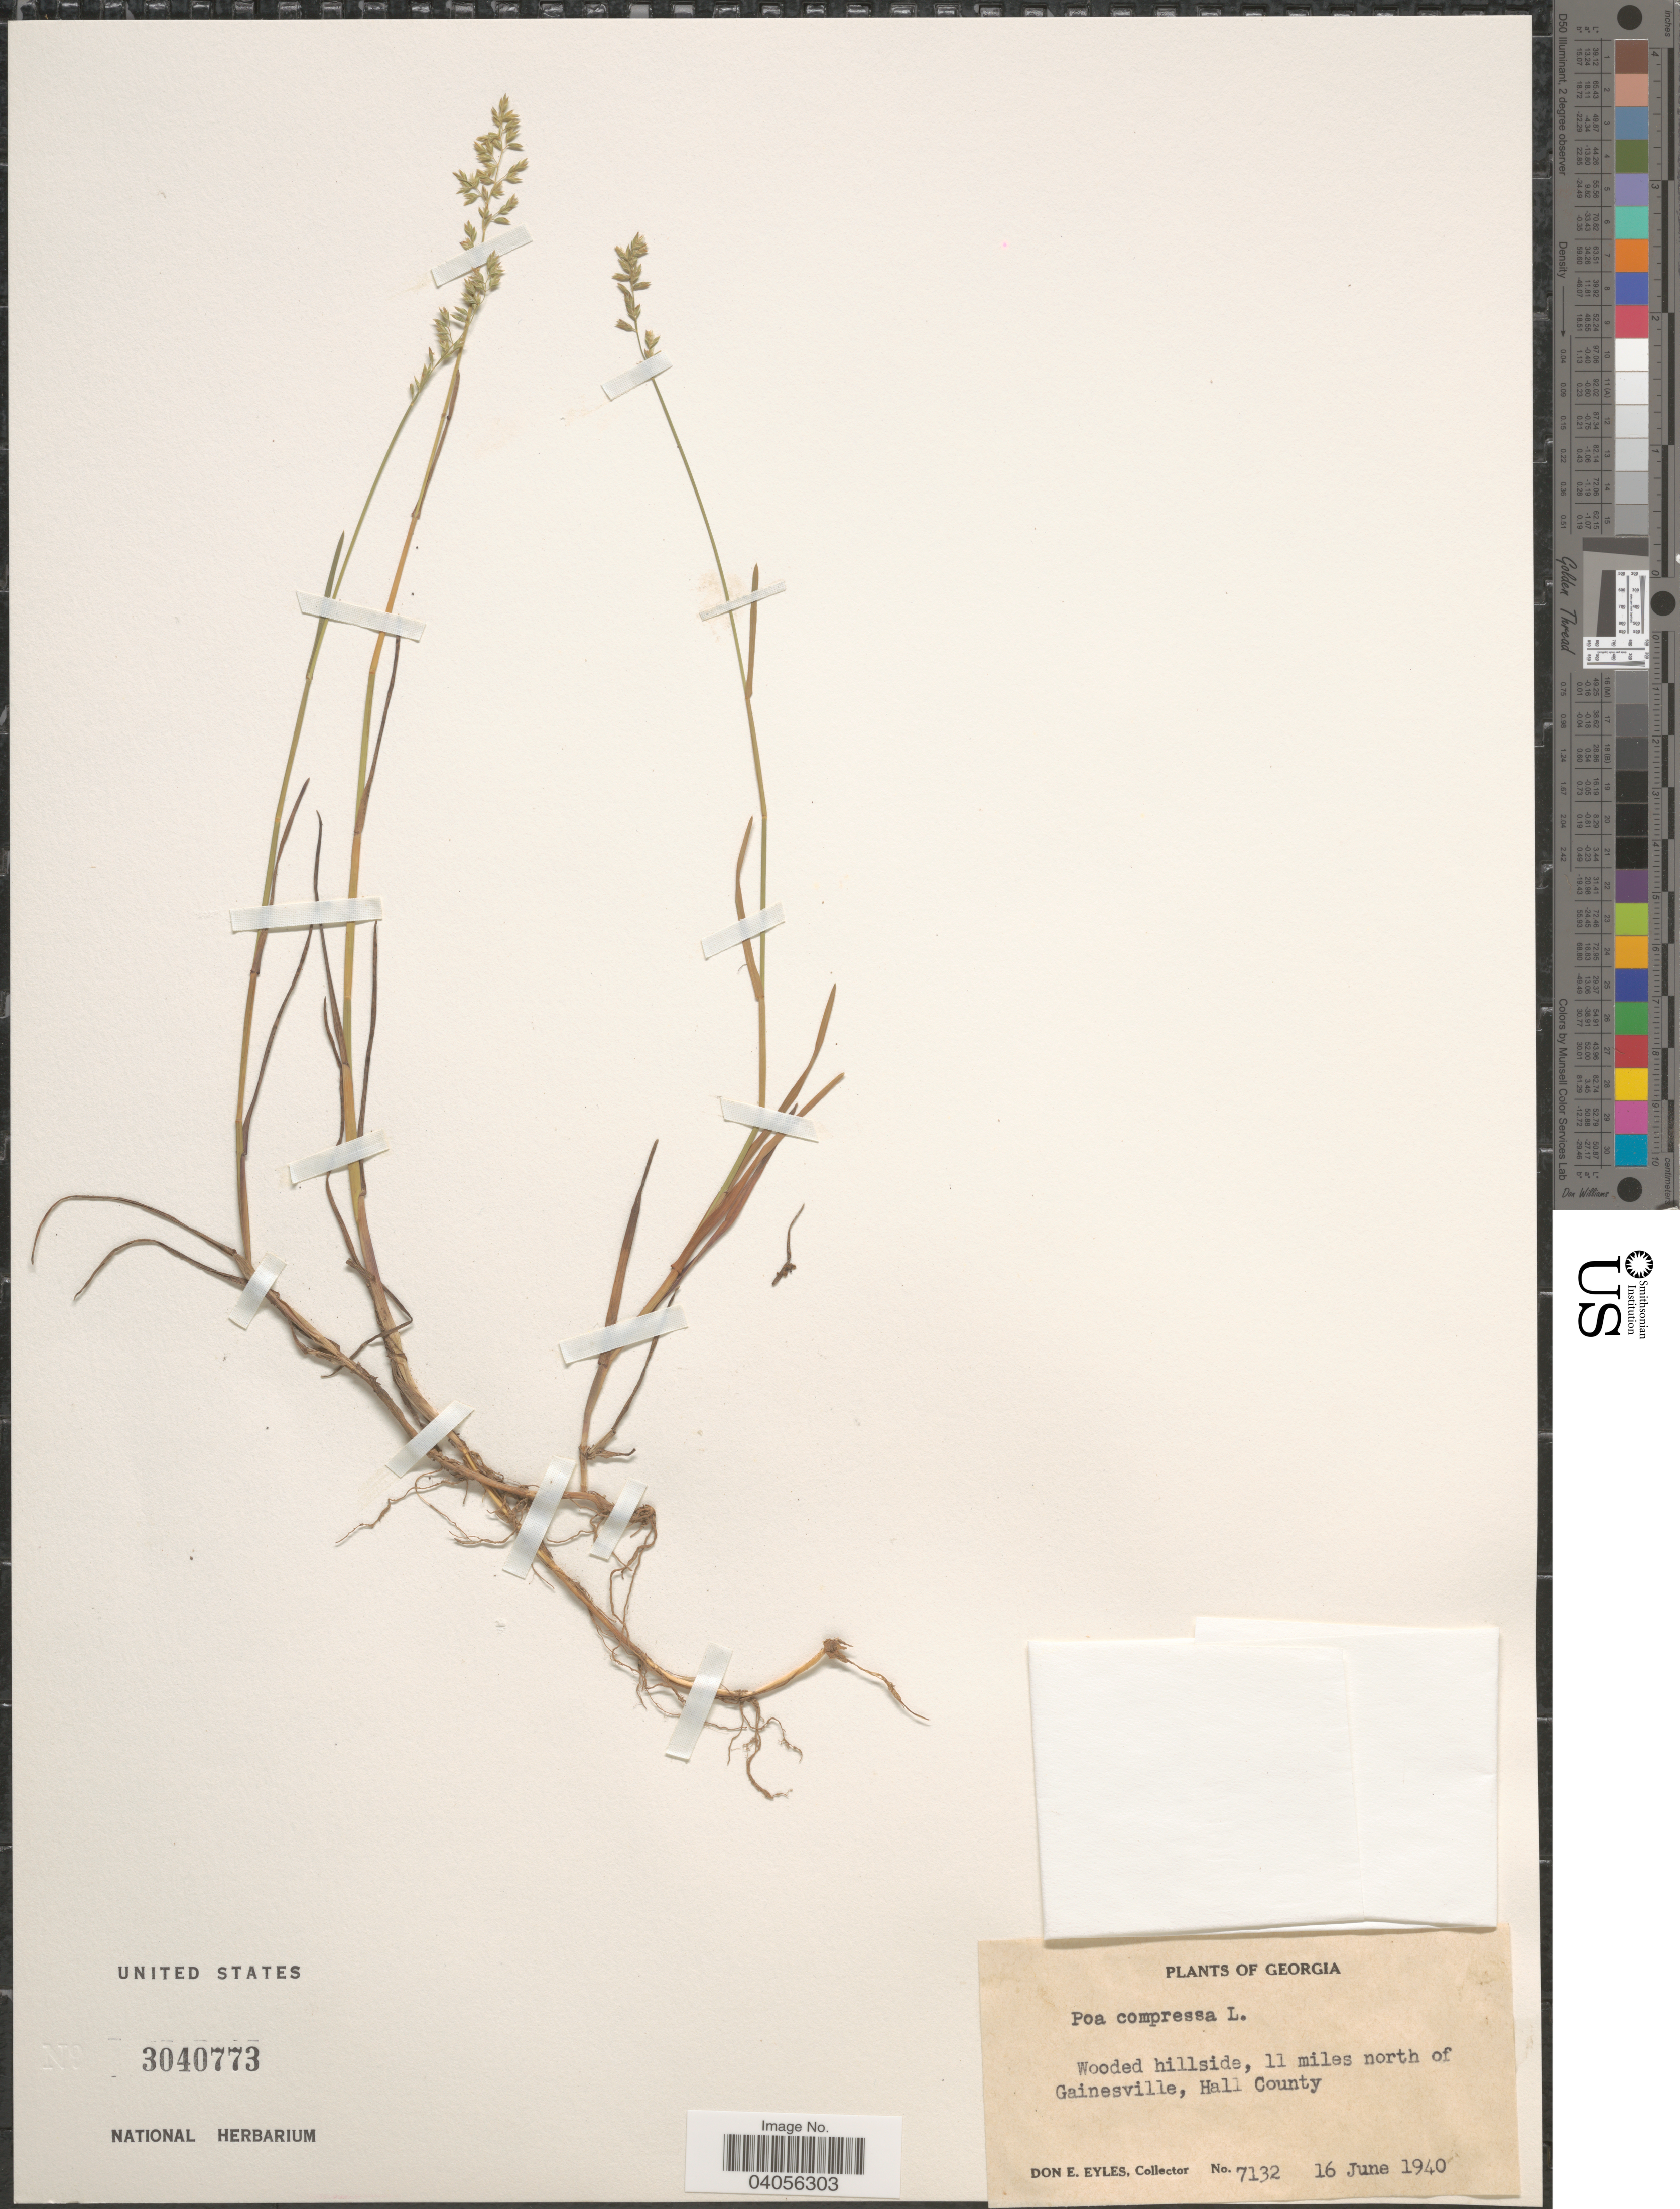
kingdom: Plantae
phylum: Tracheophyta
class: Liliopsida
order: Poales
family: Poaceae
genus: Poa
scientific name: Poa compressa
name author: L.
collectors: D. Eyles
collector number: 7132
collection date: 1940-06-16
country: United States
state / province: Georgia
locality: Wooded hillside, 11 miles north of Gainesville, Hall County.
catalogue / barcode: US 3040773